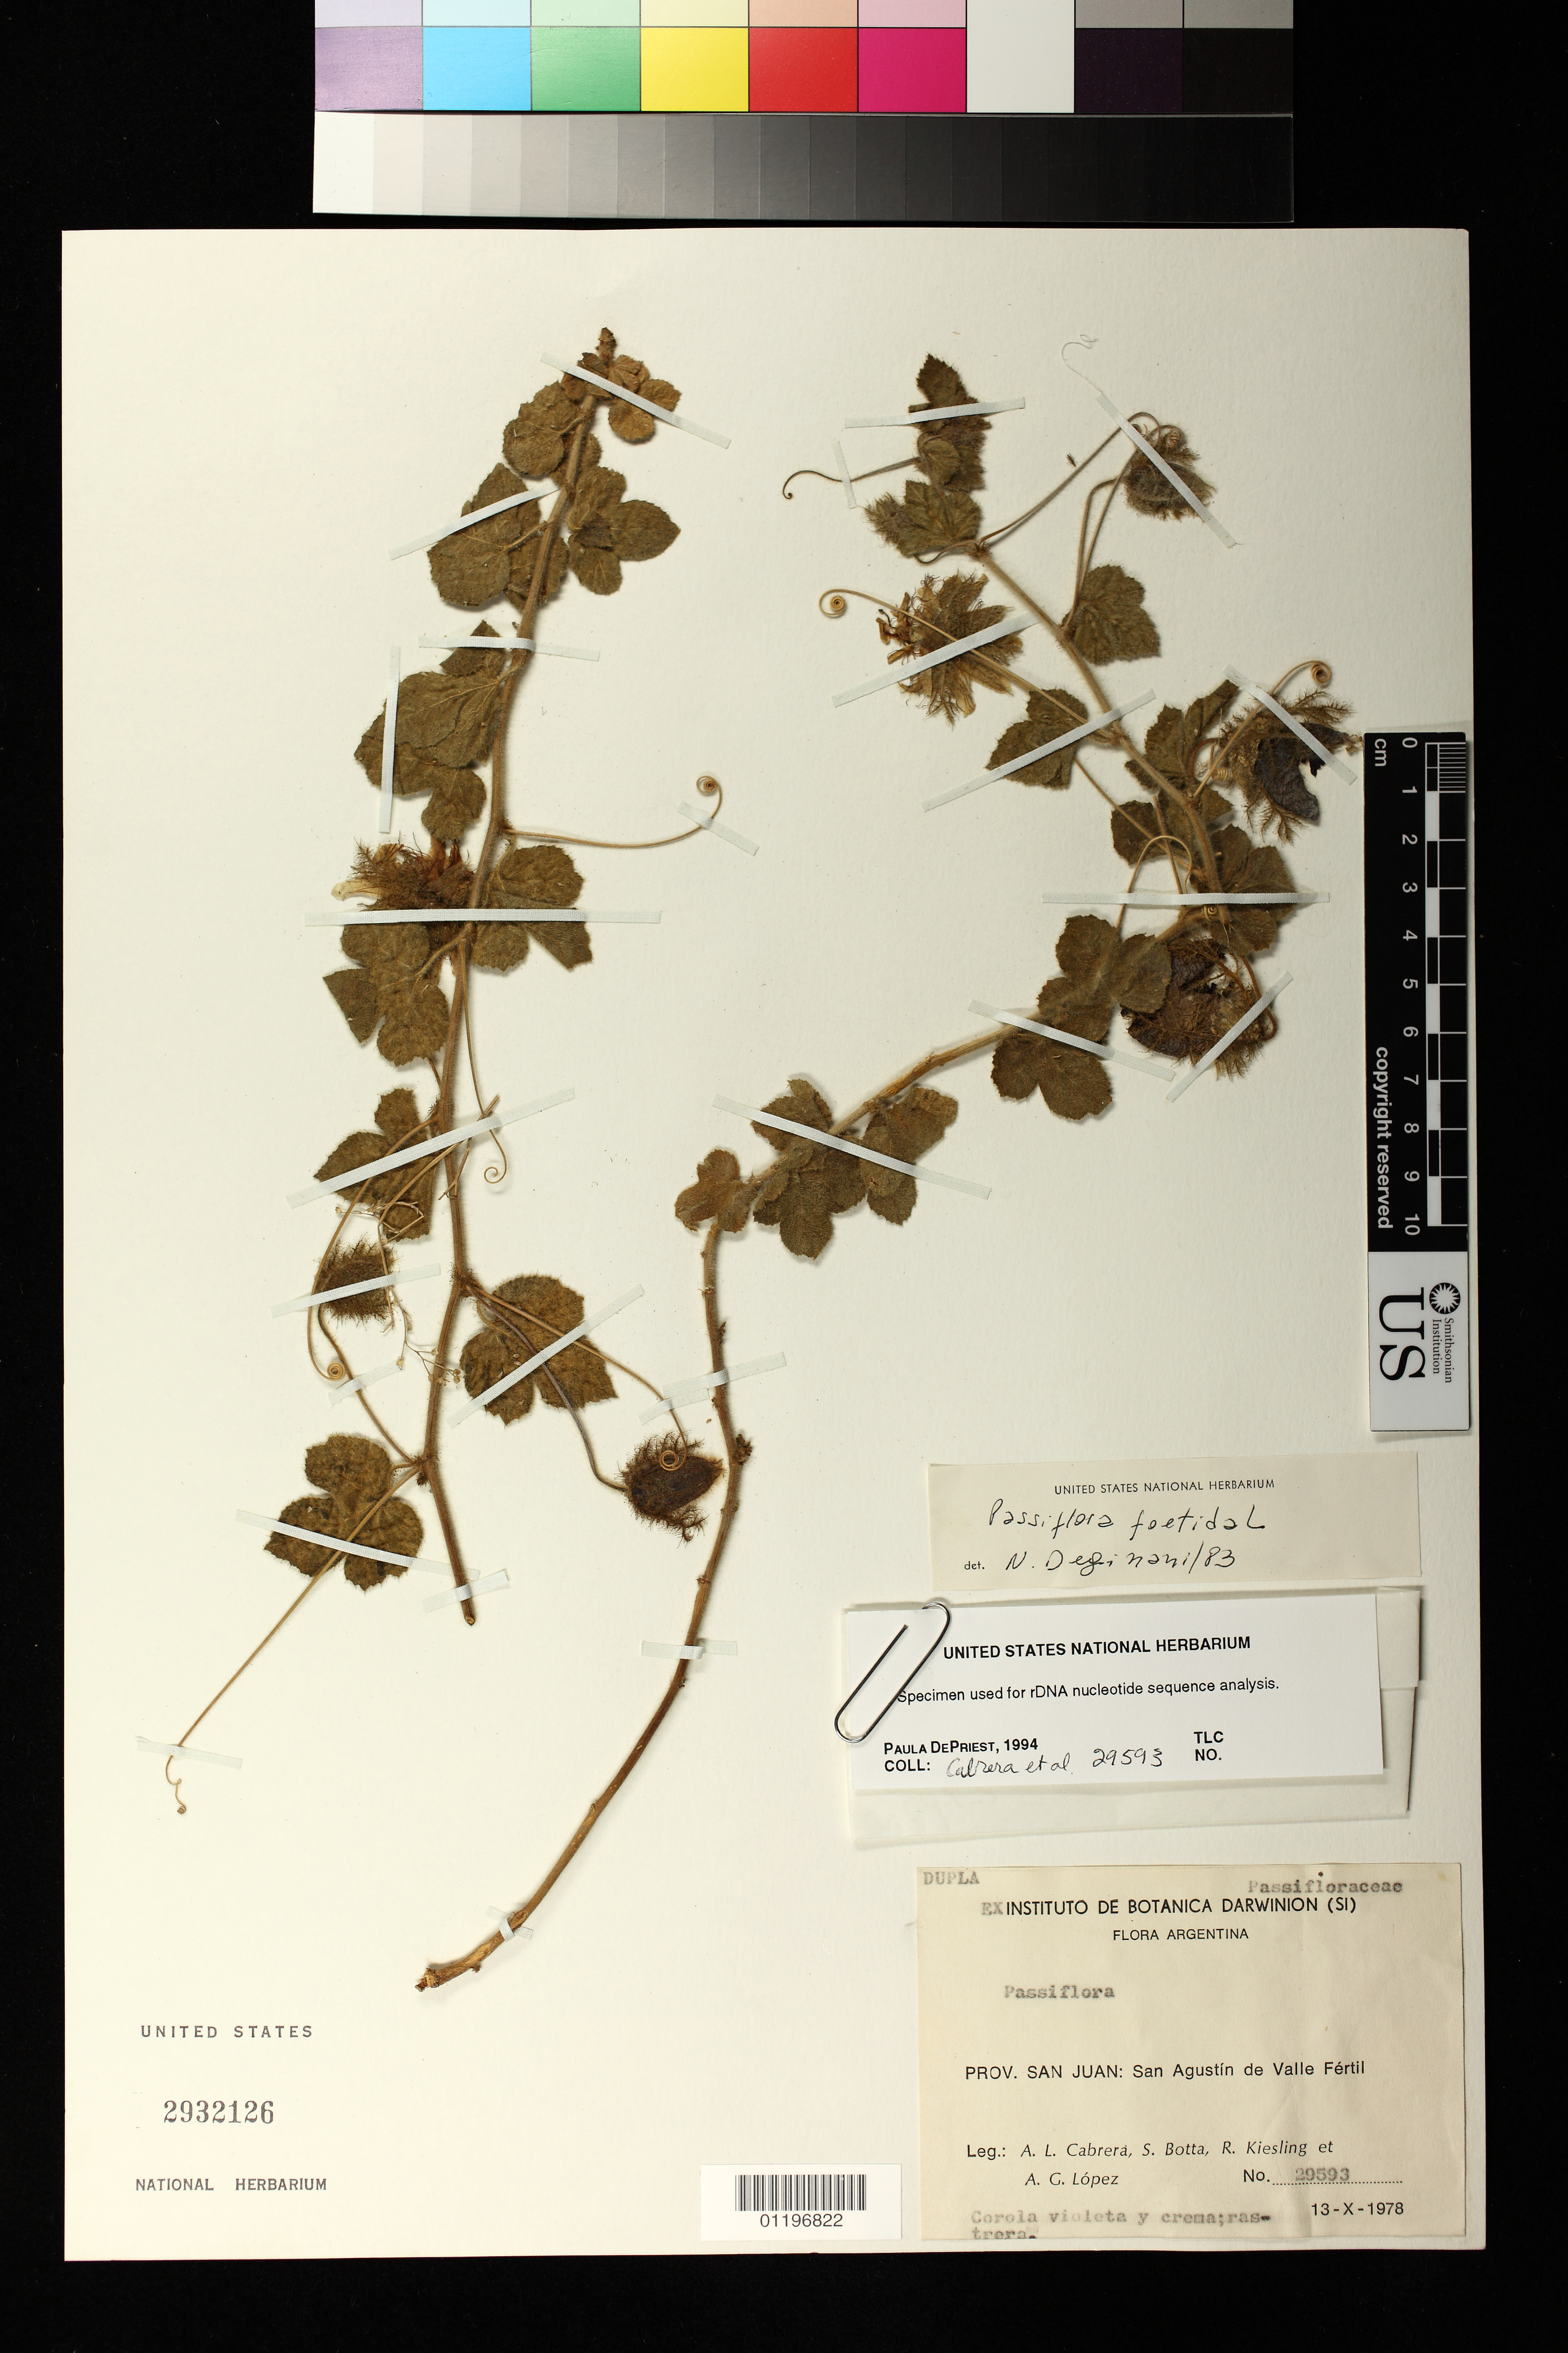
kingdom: Plantae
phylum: Tracheophyta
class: Magnoliopsida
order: Malpighiales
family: Passifloraceae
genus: Passiflora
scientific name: Passiflora foetida var. gossypiifolia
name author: (Desv.) Mast.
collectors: A. L. Cabrera, S. M. Botta, R. Kiesling & A. G. Lopez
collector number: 29593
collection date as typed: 13 Oct 1978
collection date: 1978-10-13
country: Argentina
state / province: San Juan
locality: Prov. San Juan: San Agustin de Valle Fertil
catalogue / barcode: US 2932126